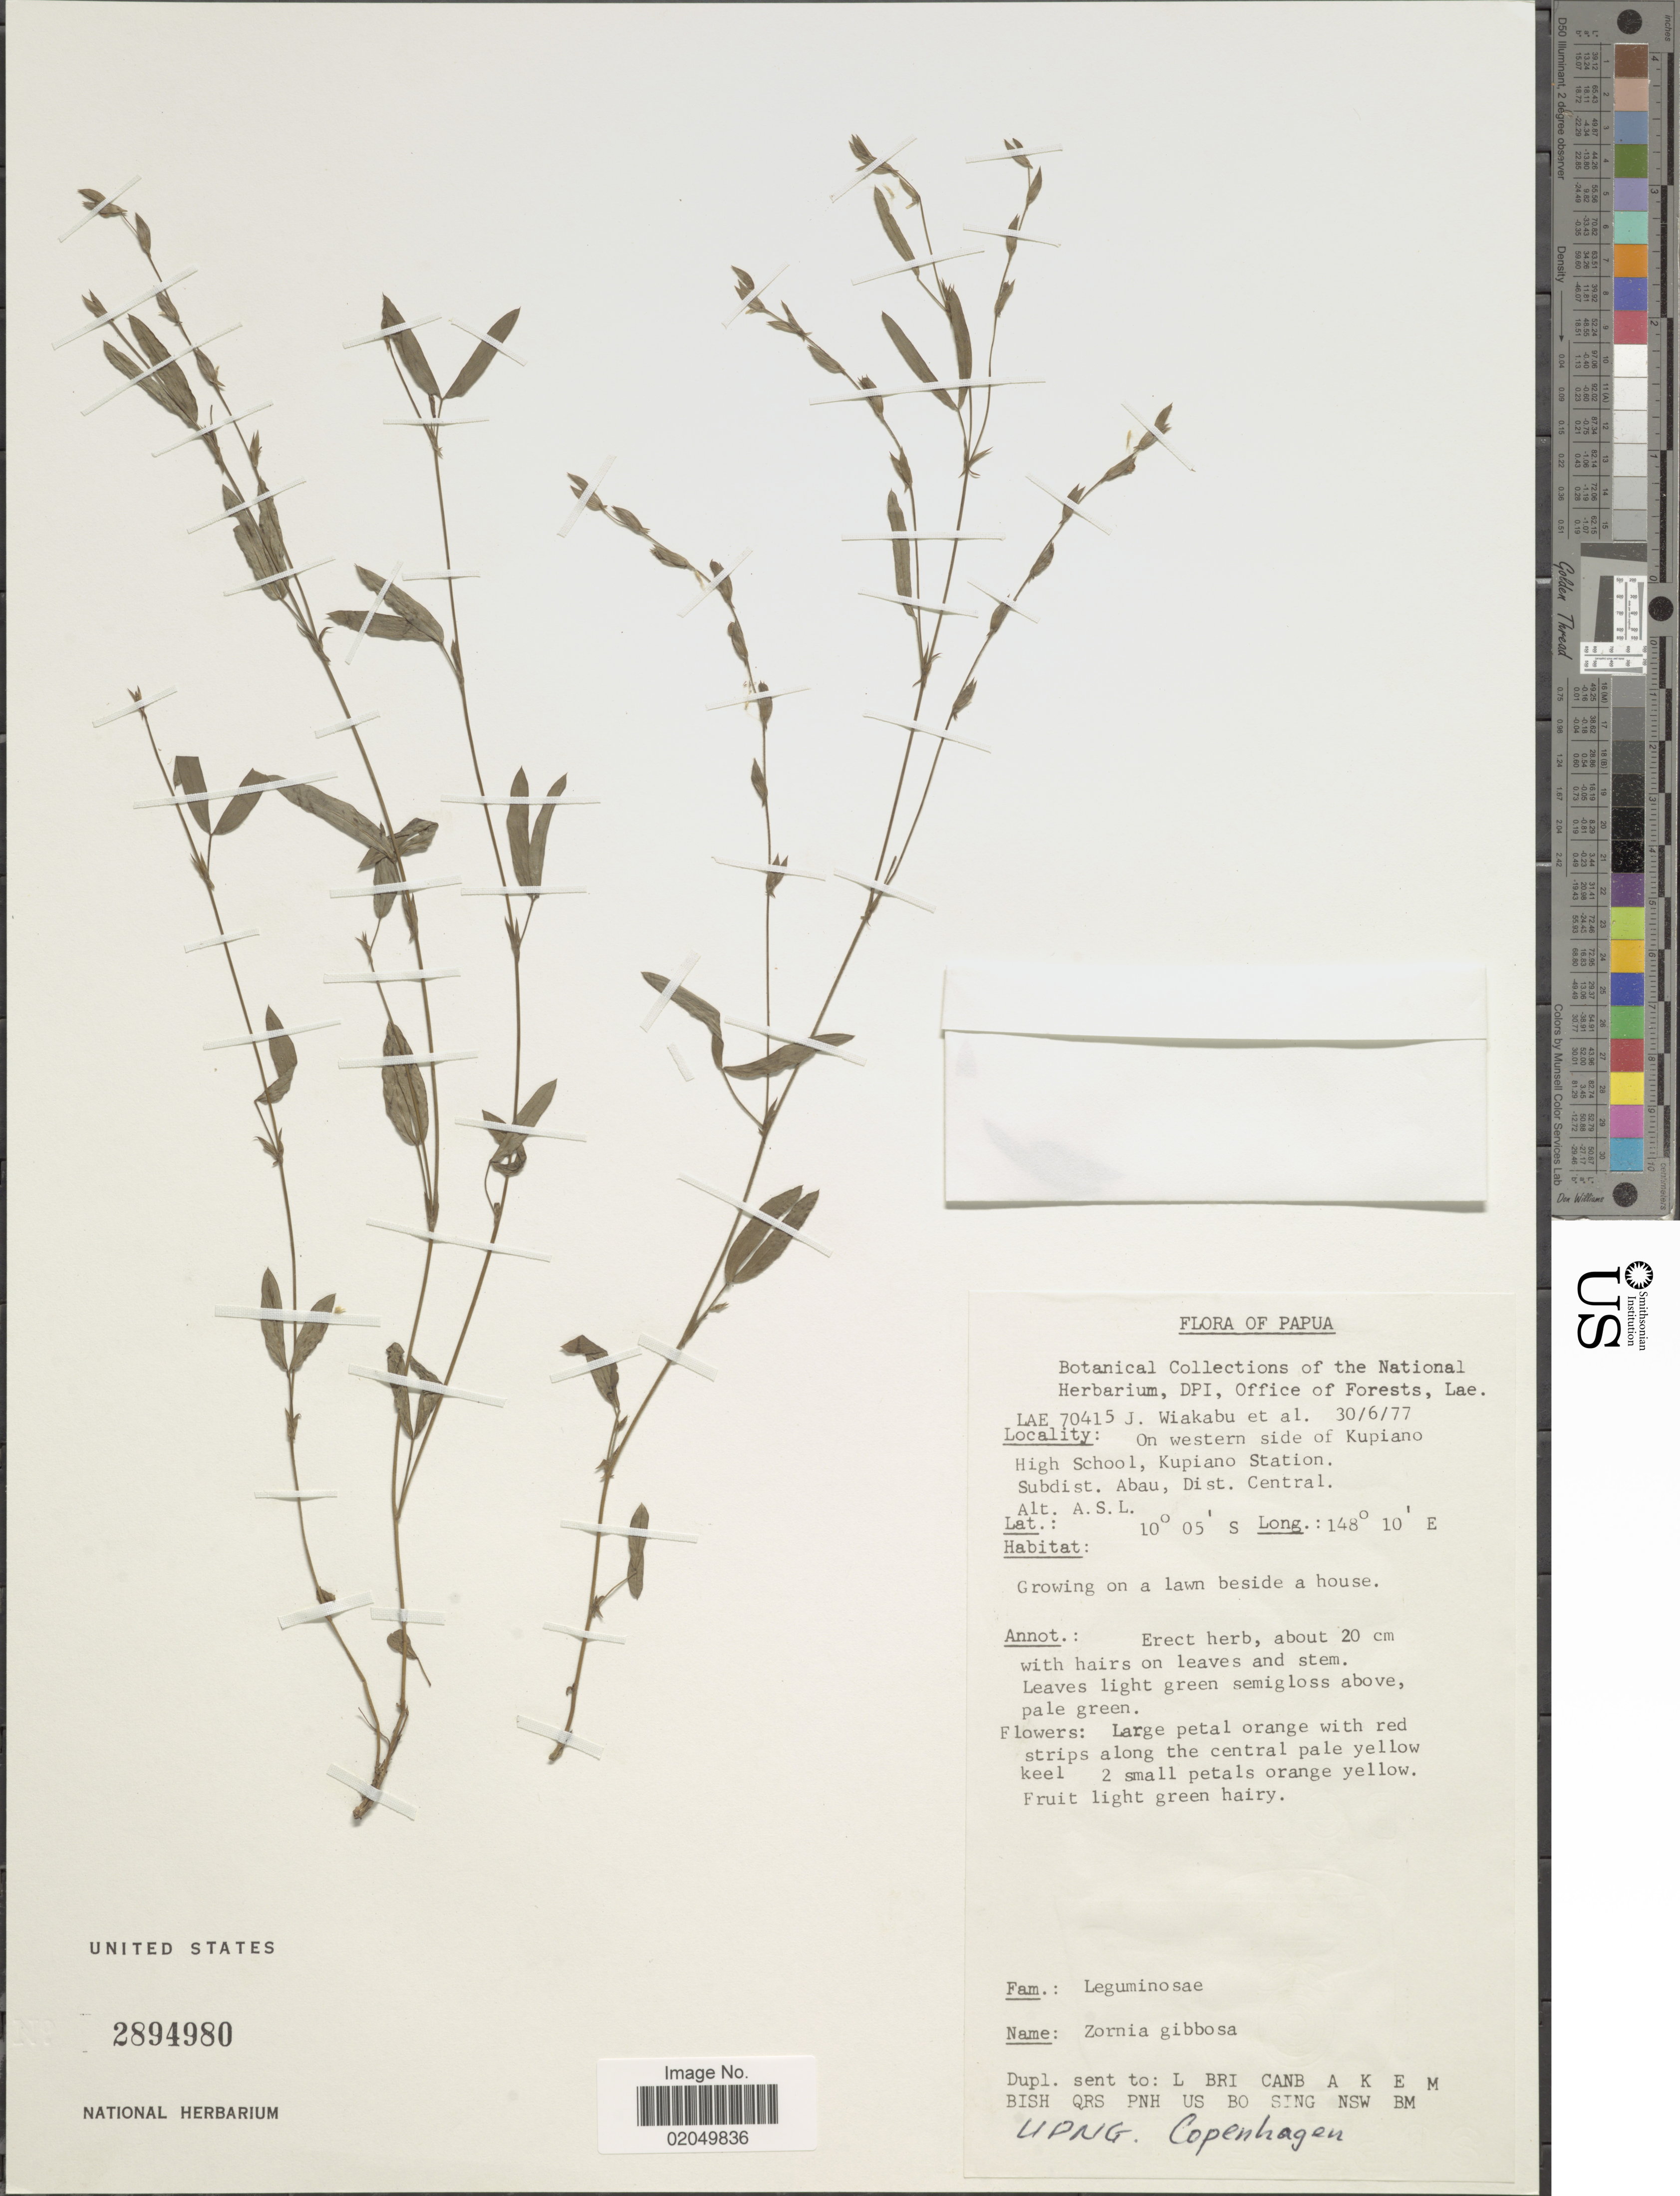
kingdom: Plantae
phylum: Tracheophyta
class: Magnoliopsida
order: Fabales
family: Fabaceae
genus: Zornia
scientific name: Zornia gibbosa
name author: Spanoghe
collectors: J. Wiakabu & et al.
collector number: LAE 70415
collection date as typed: Transcribed d/m/y: 30/6/77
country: Papua New Guinea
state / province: Central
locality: Papua, western side of Kupiano High School, Kupiano Station, Subdist. Abau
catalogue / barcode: US 2894980